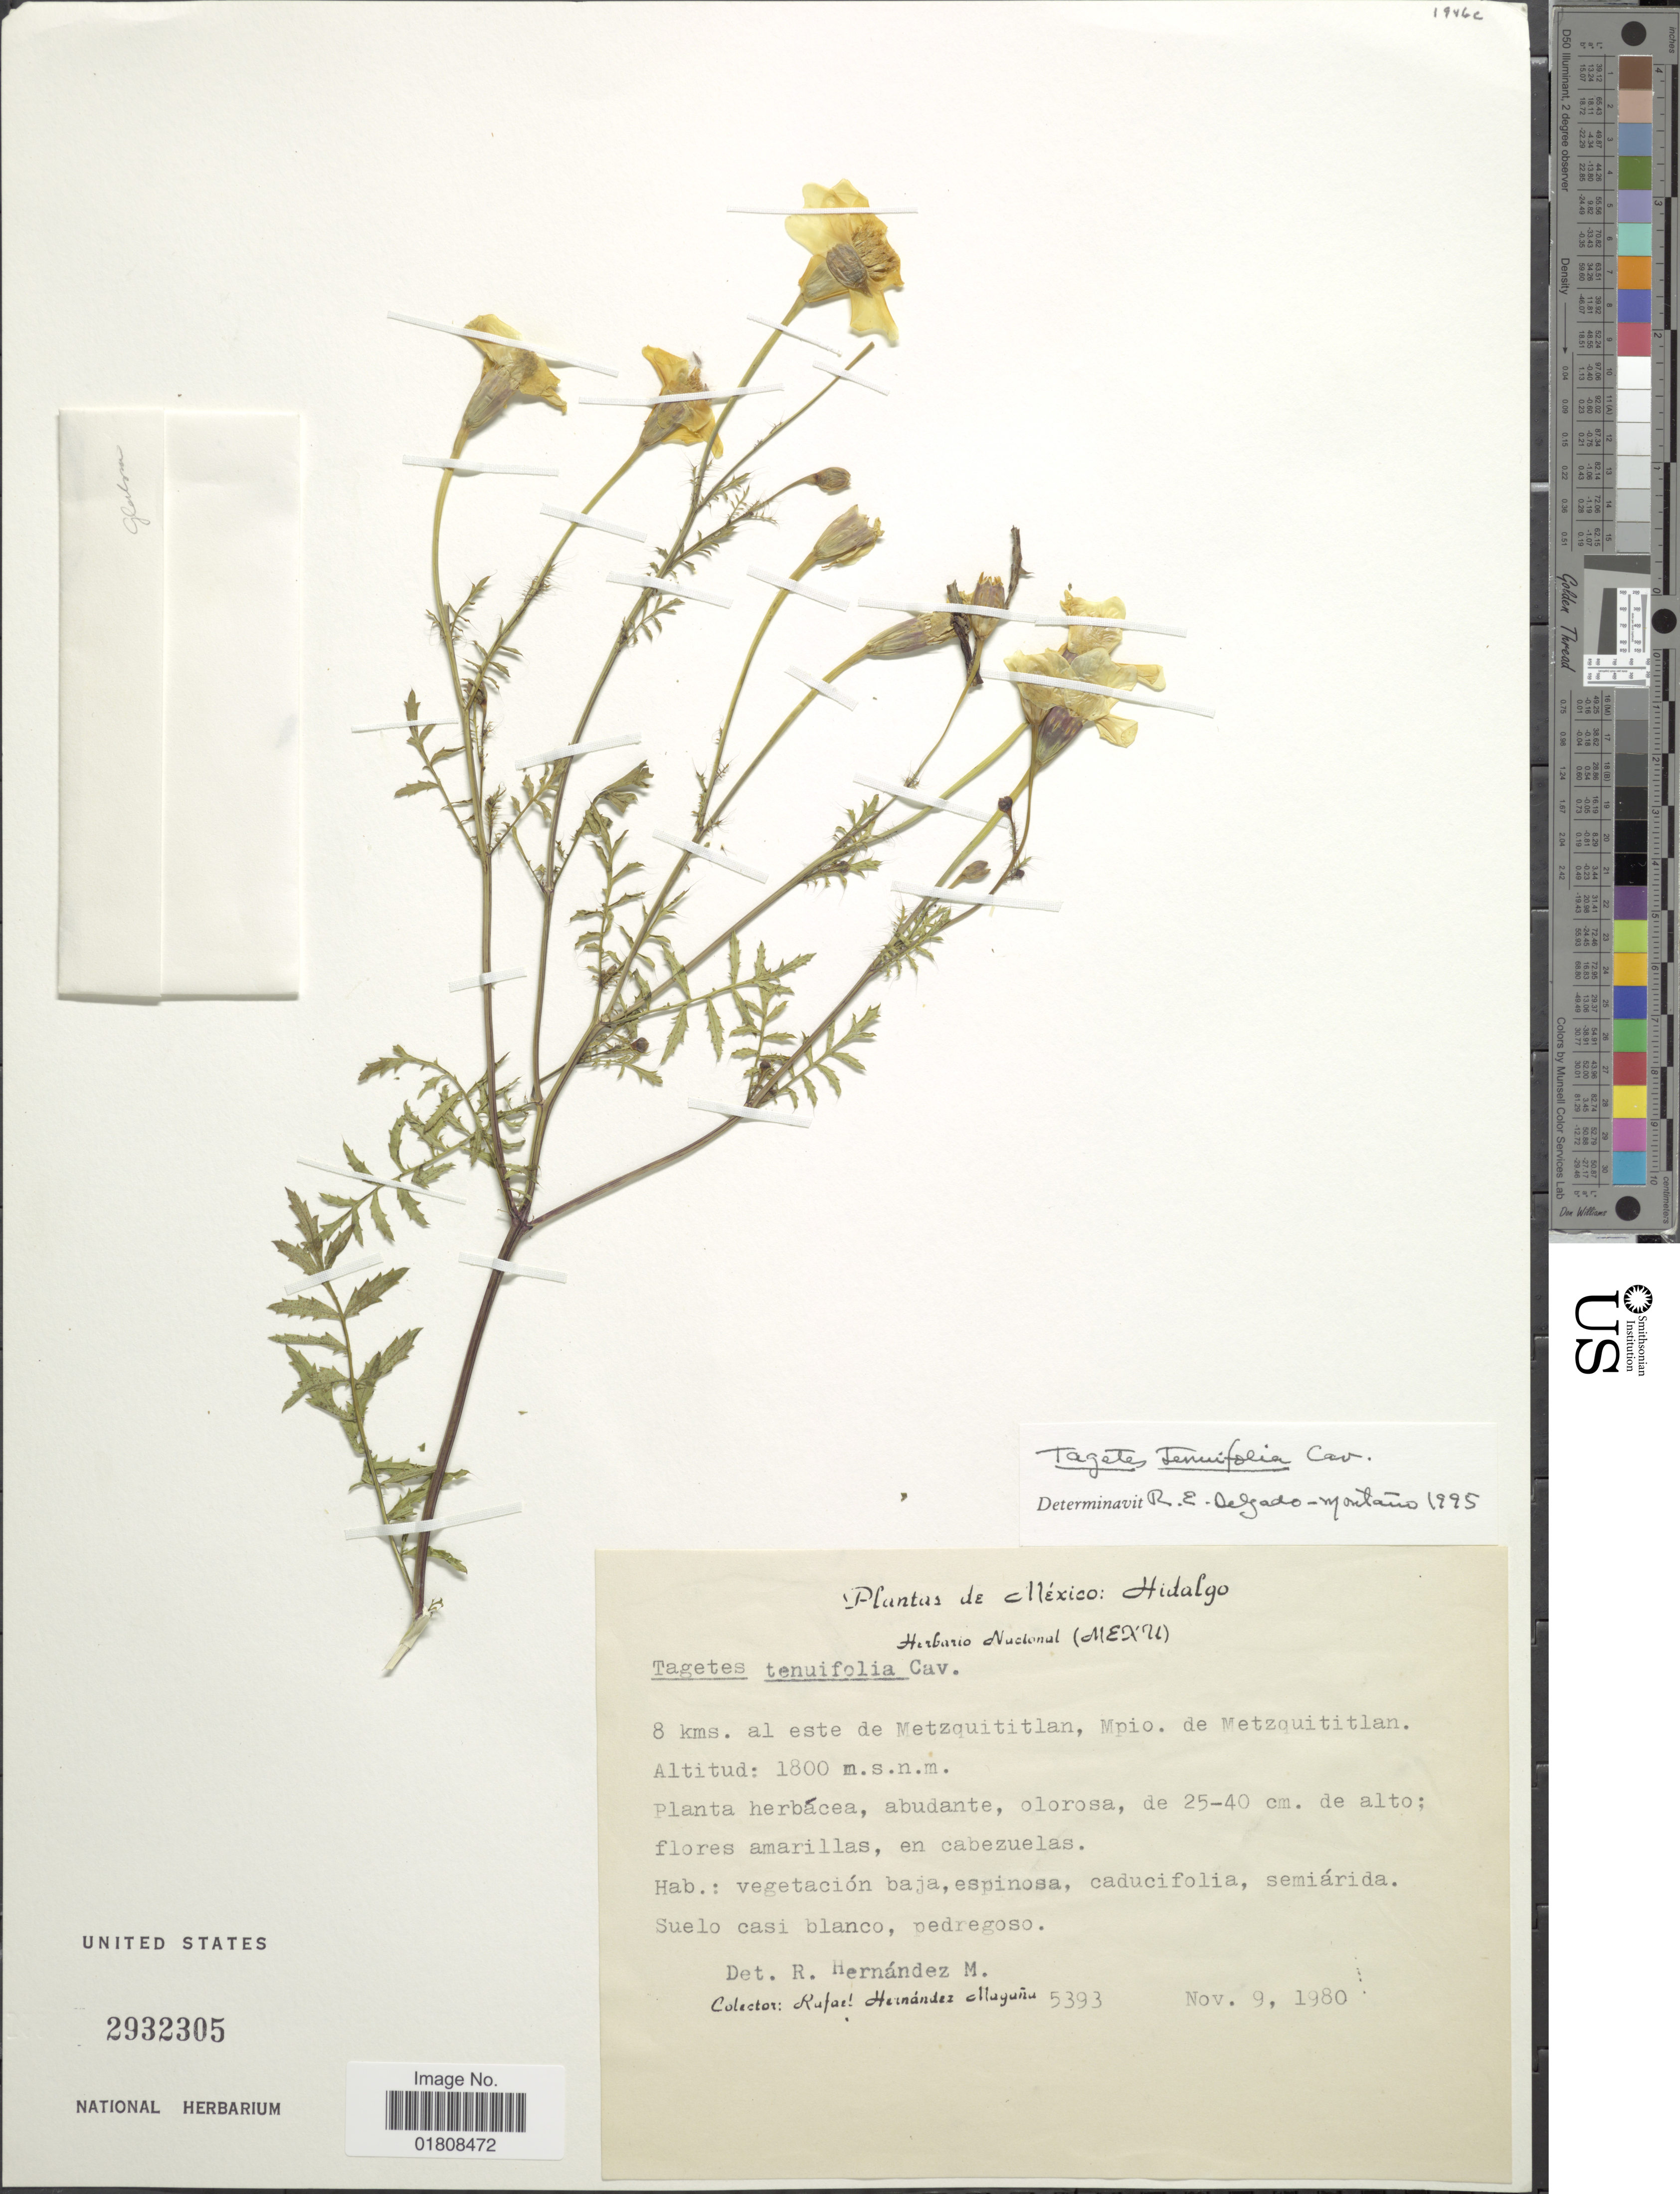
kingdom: Plantae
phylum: Tracheophyta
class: Magnoliopsida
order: Asterales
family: Asteraceae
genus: Tagetes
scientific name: Tagetes tenuifolia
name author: Cav.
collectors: R. Hernández-M.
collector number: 5393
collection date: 1980-11-09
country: Mexico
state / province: Hidalgo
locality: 8 kms al este de Metzquititlan, Mpio. de Metzquititlan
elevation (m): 1800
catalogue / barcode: US 2932305